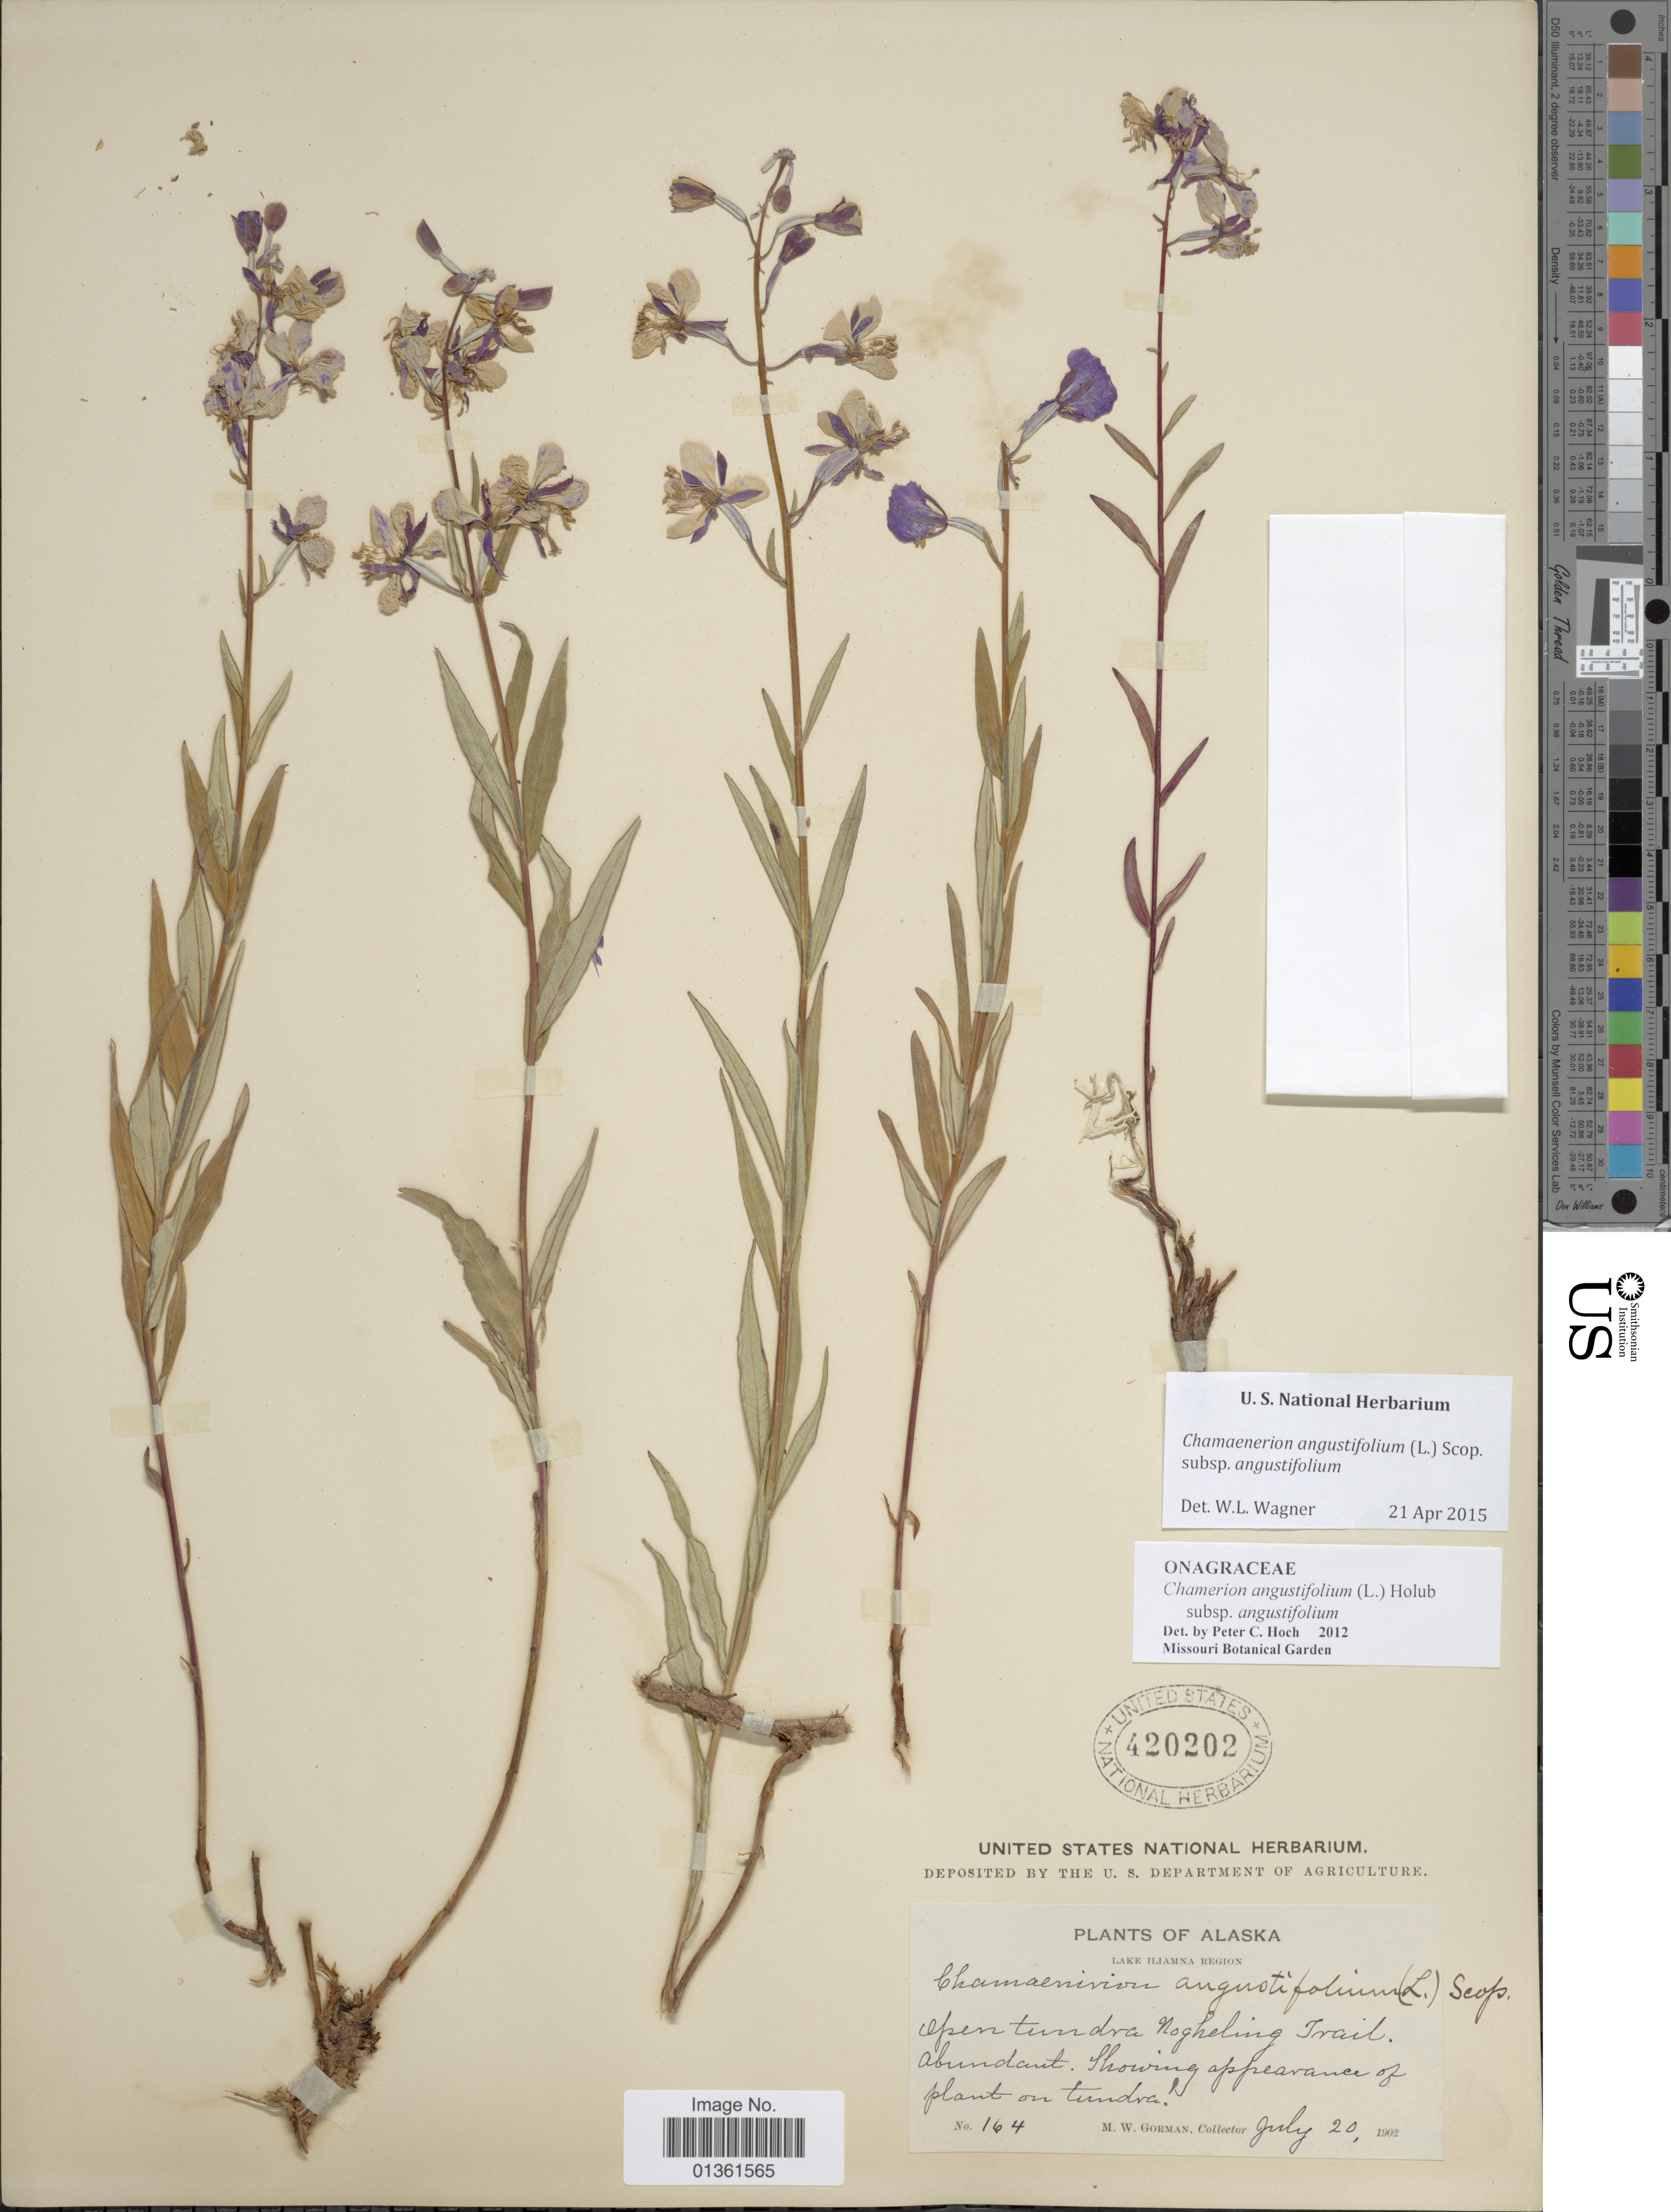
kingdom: Plantae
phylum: Tracheophyta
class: Magnoliopsida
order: Myrtales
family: Onagraceae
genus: Chamaenerion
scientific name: Chamaenerion angustifolium subsp. angustifolium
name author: (L.) Scop.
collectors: M. W. Gorman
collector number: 164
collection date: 1902-07-20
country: United States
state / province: Alaska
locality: Lake Hjamna Region. Open tundra Nogheling Trail.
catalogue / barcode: US 420202